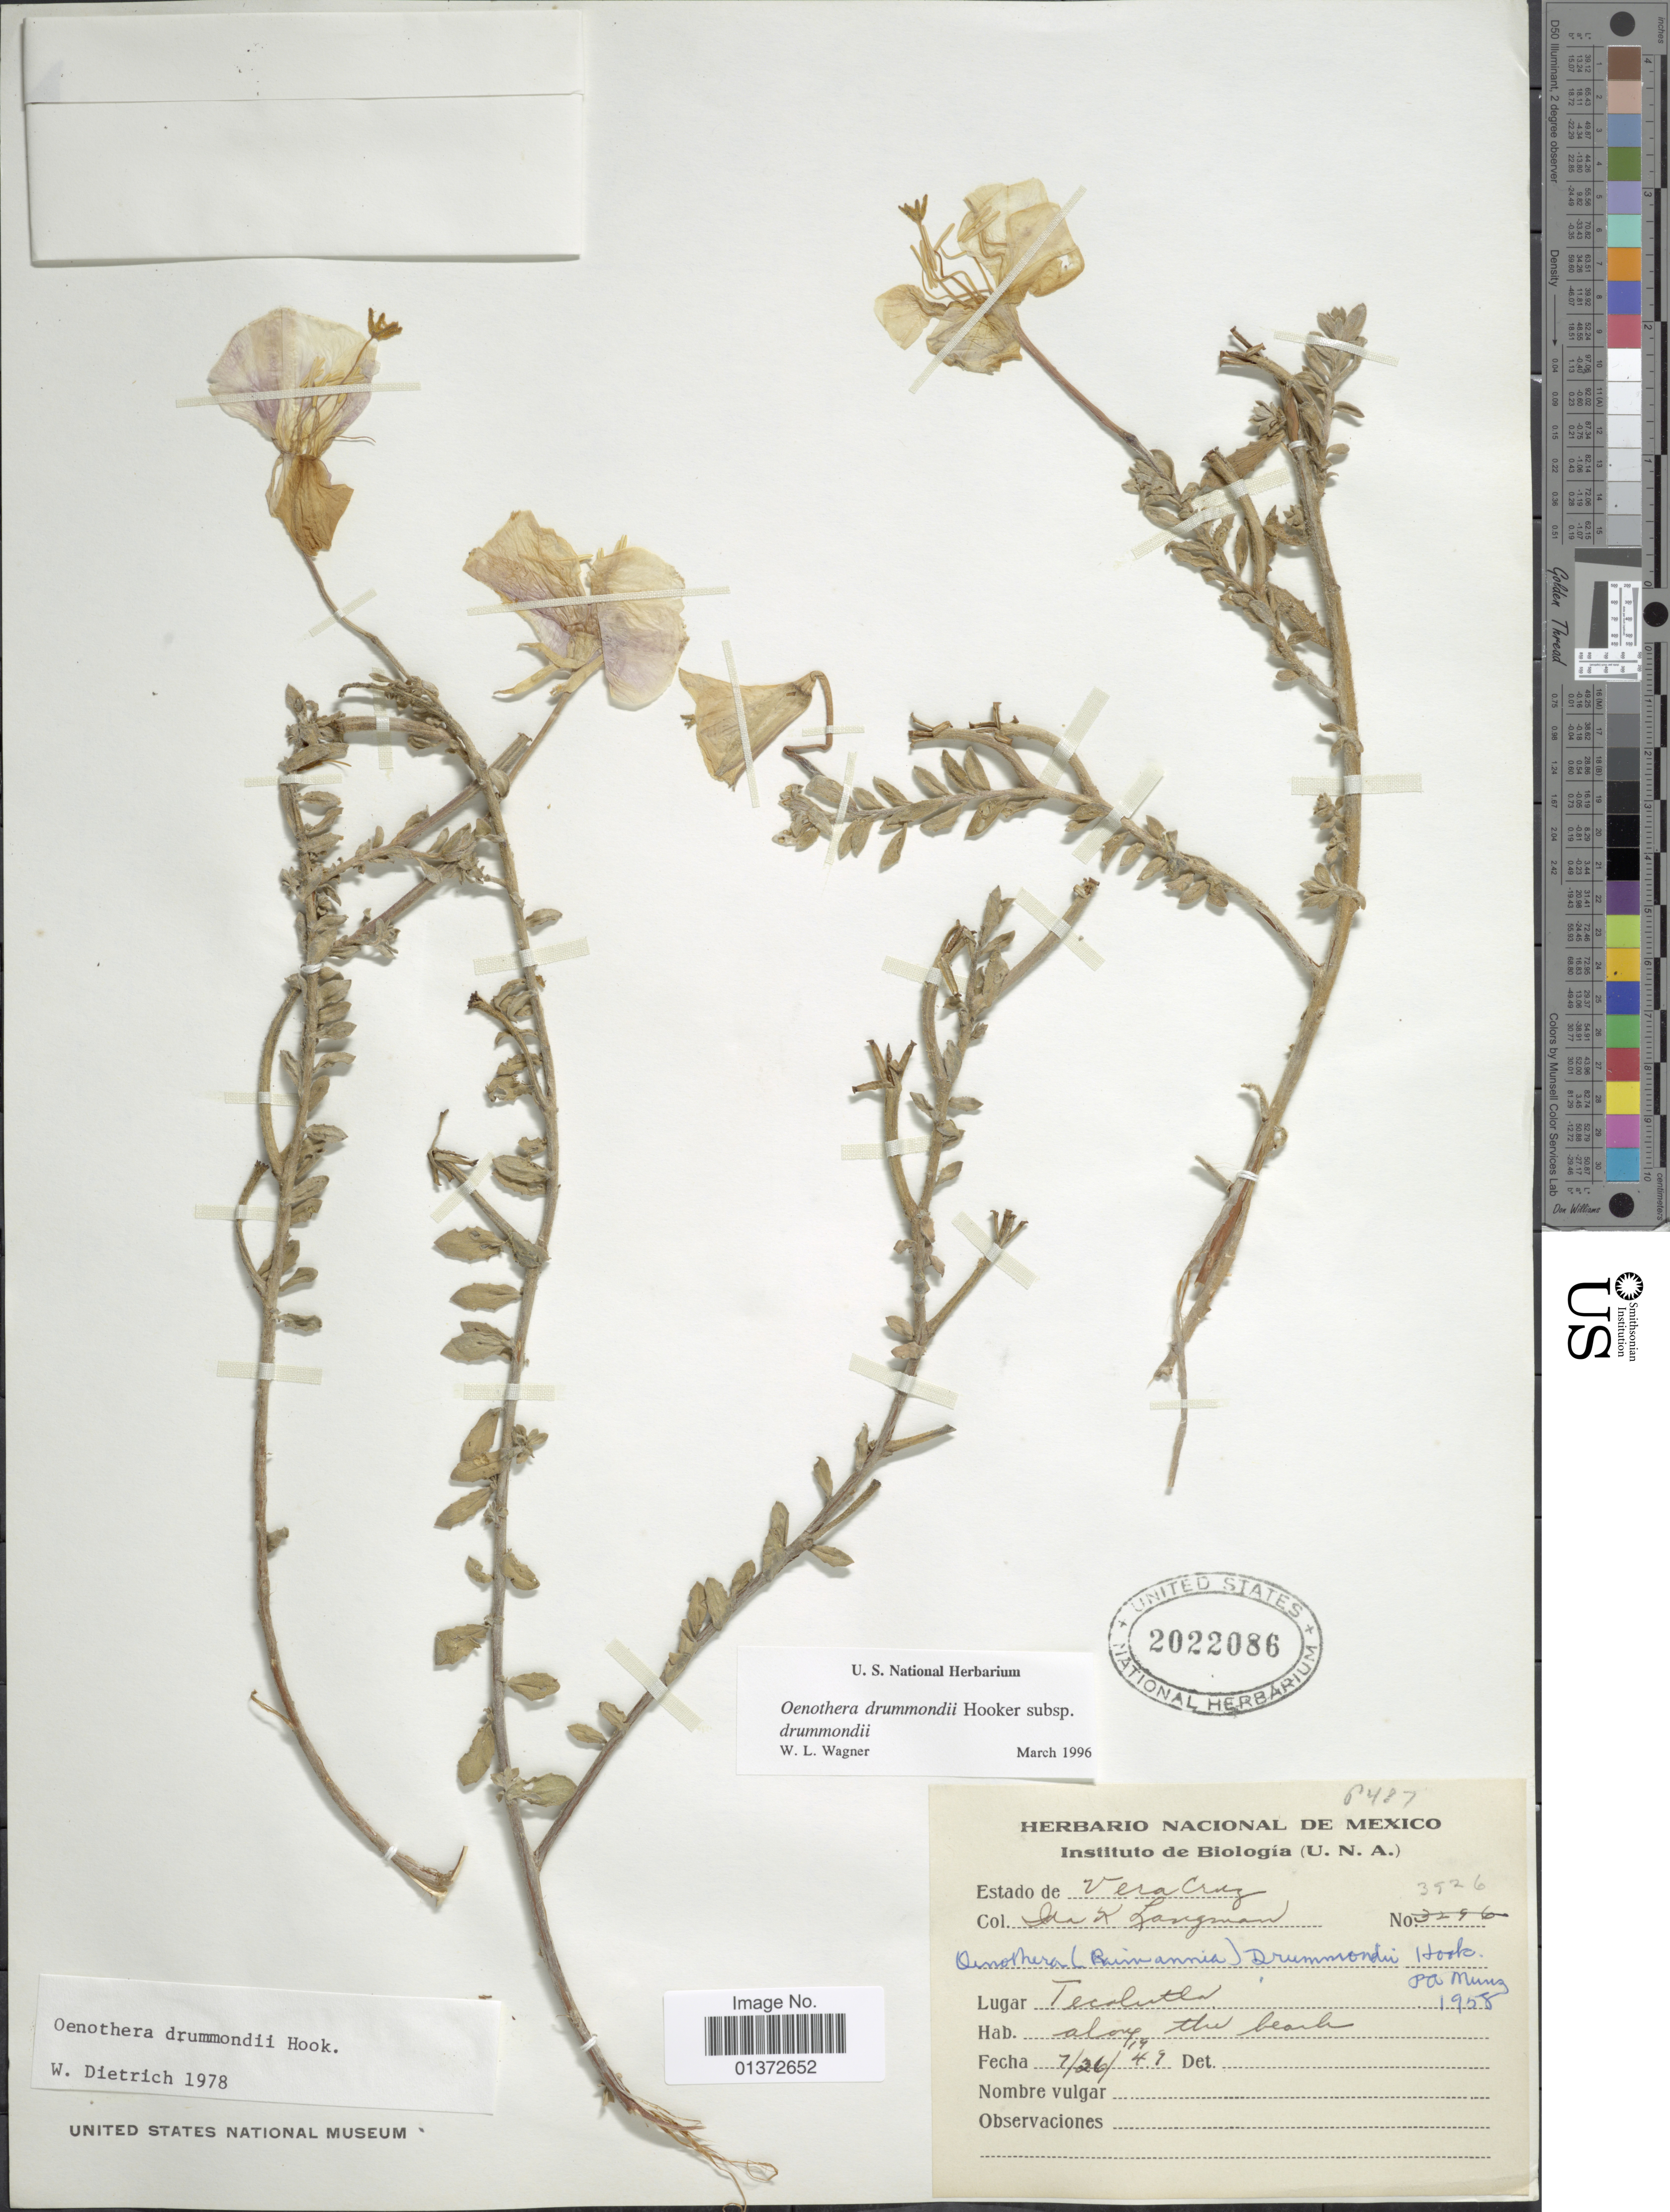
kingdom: Plantae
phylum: Tracheophyta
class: Magnoliopsida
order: Myrtales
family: Onagraceae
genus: Oenothera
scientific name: Oenothera drummondii subsp. drummondii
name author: Hook.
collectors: Ida & Langman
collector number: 3926*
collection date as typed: Transcribed d/m/y: 26/7/49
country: Mexico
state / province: Veracruz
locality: Vera Cruz, Tecolutla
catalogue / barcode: US 2022086